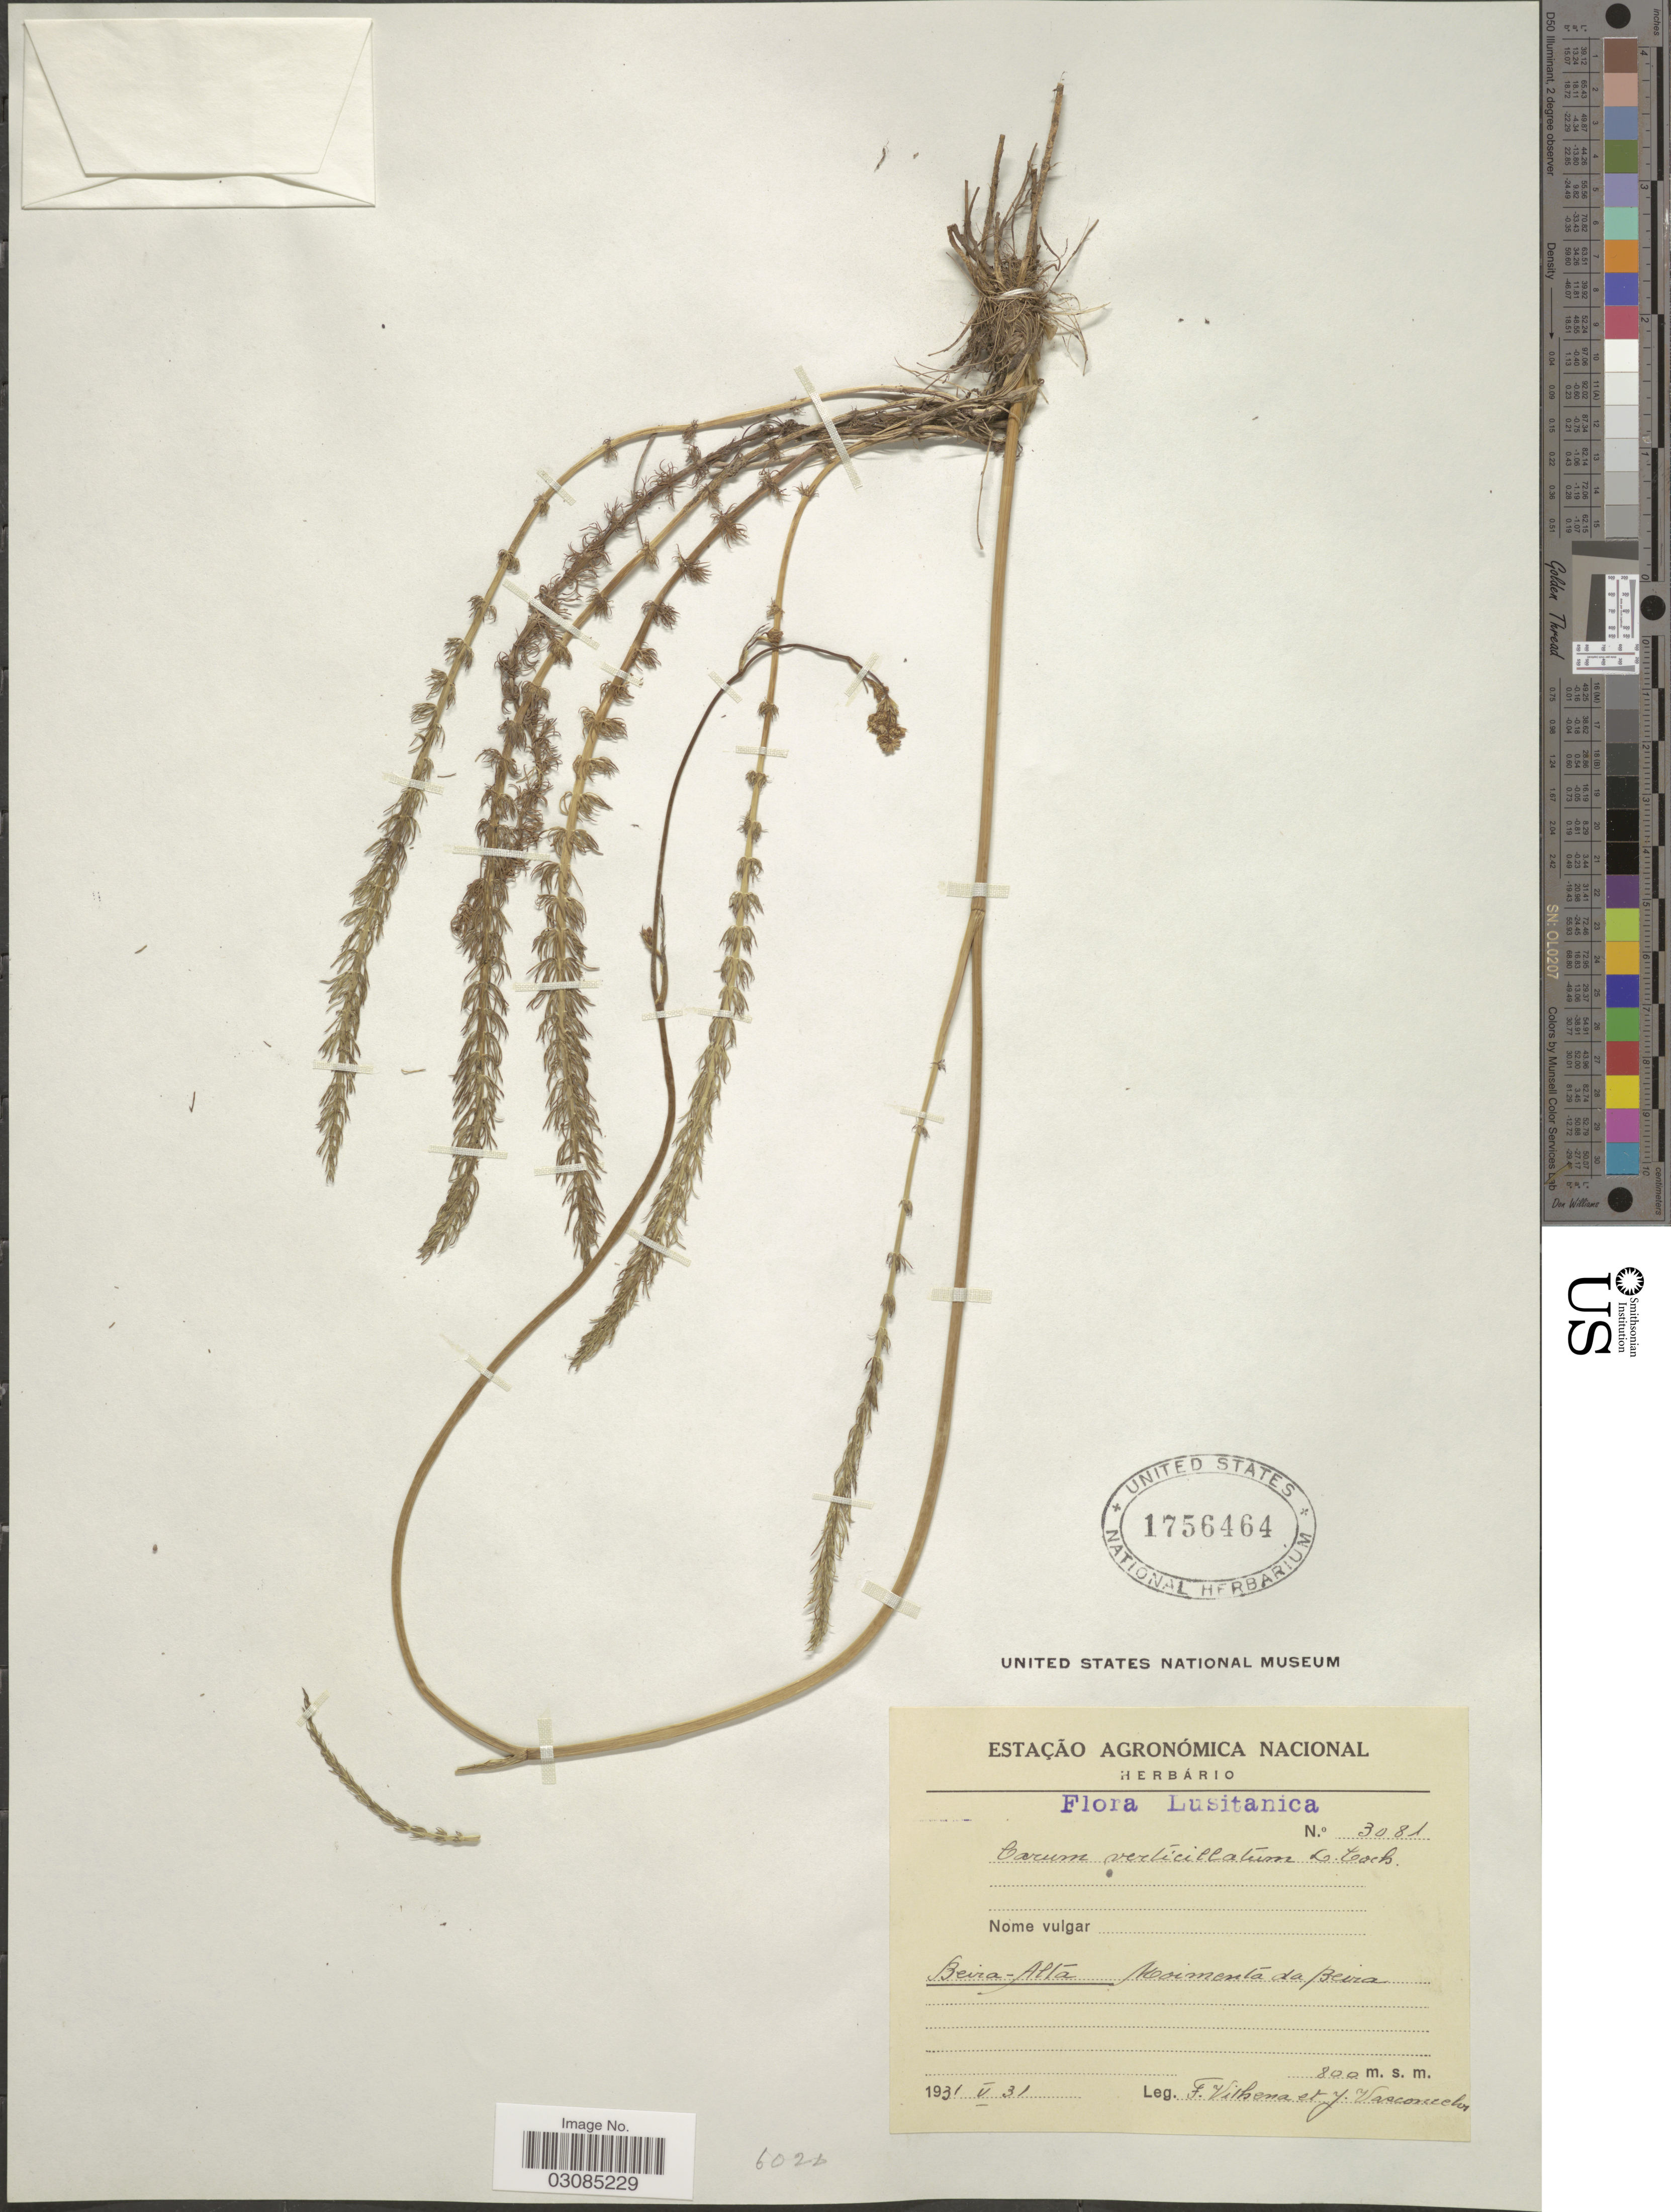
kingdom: Plantae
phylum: Tracheophyta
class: Magnoliopsida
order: Apiales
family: Apiaceae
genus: Carum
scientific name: Carum verticillatum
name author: (L.) W.D.J. Koch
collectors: F. Vilhena & J. Vasconcelos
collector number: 3081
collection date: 1931-05-31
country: Portugal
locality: Lusitanica. Beira-Alta. Moimenta da Beira.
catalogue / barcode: US 1756464